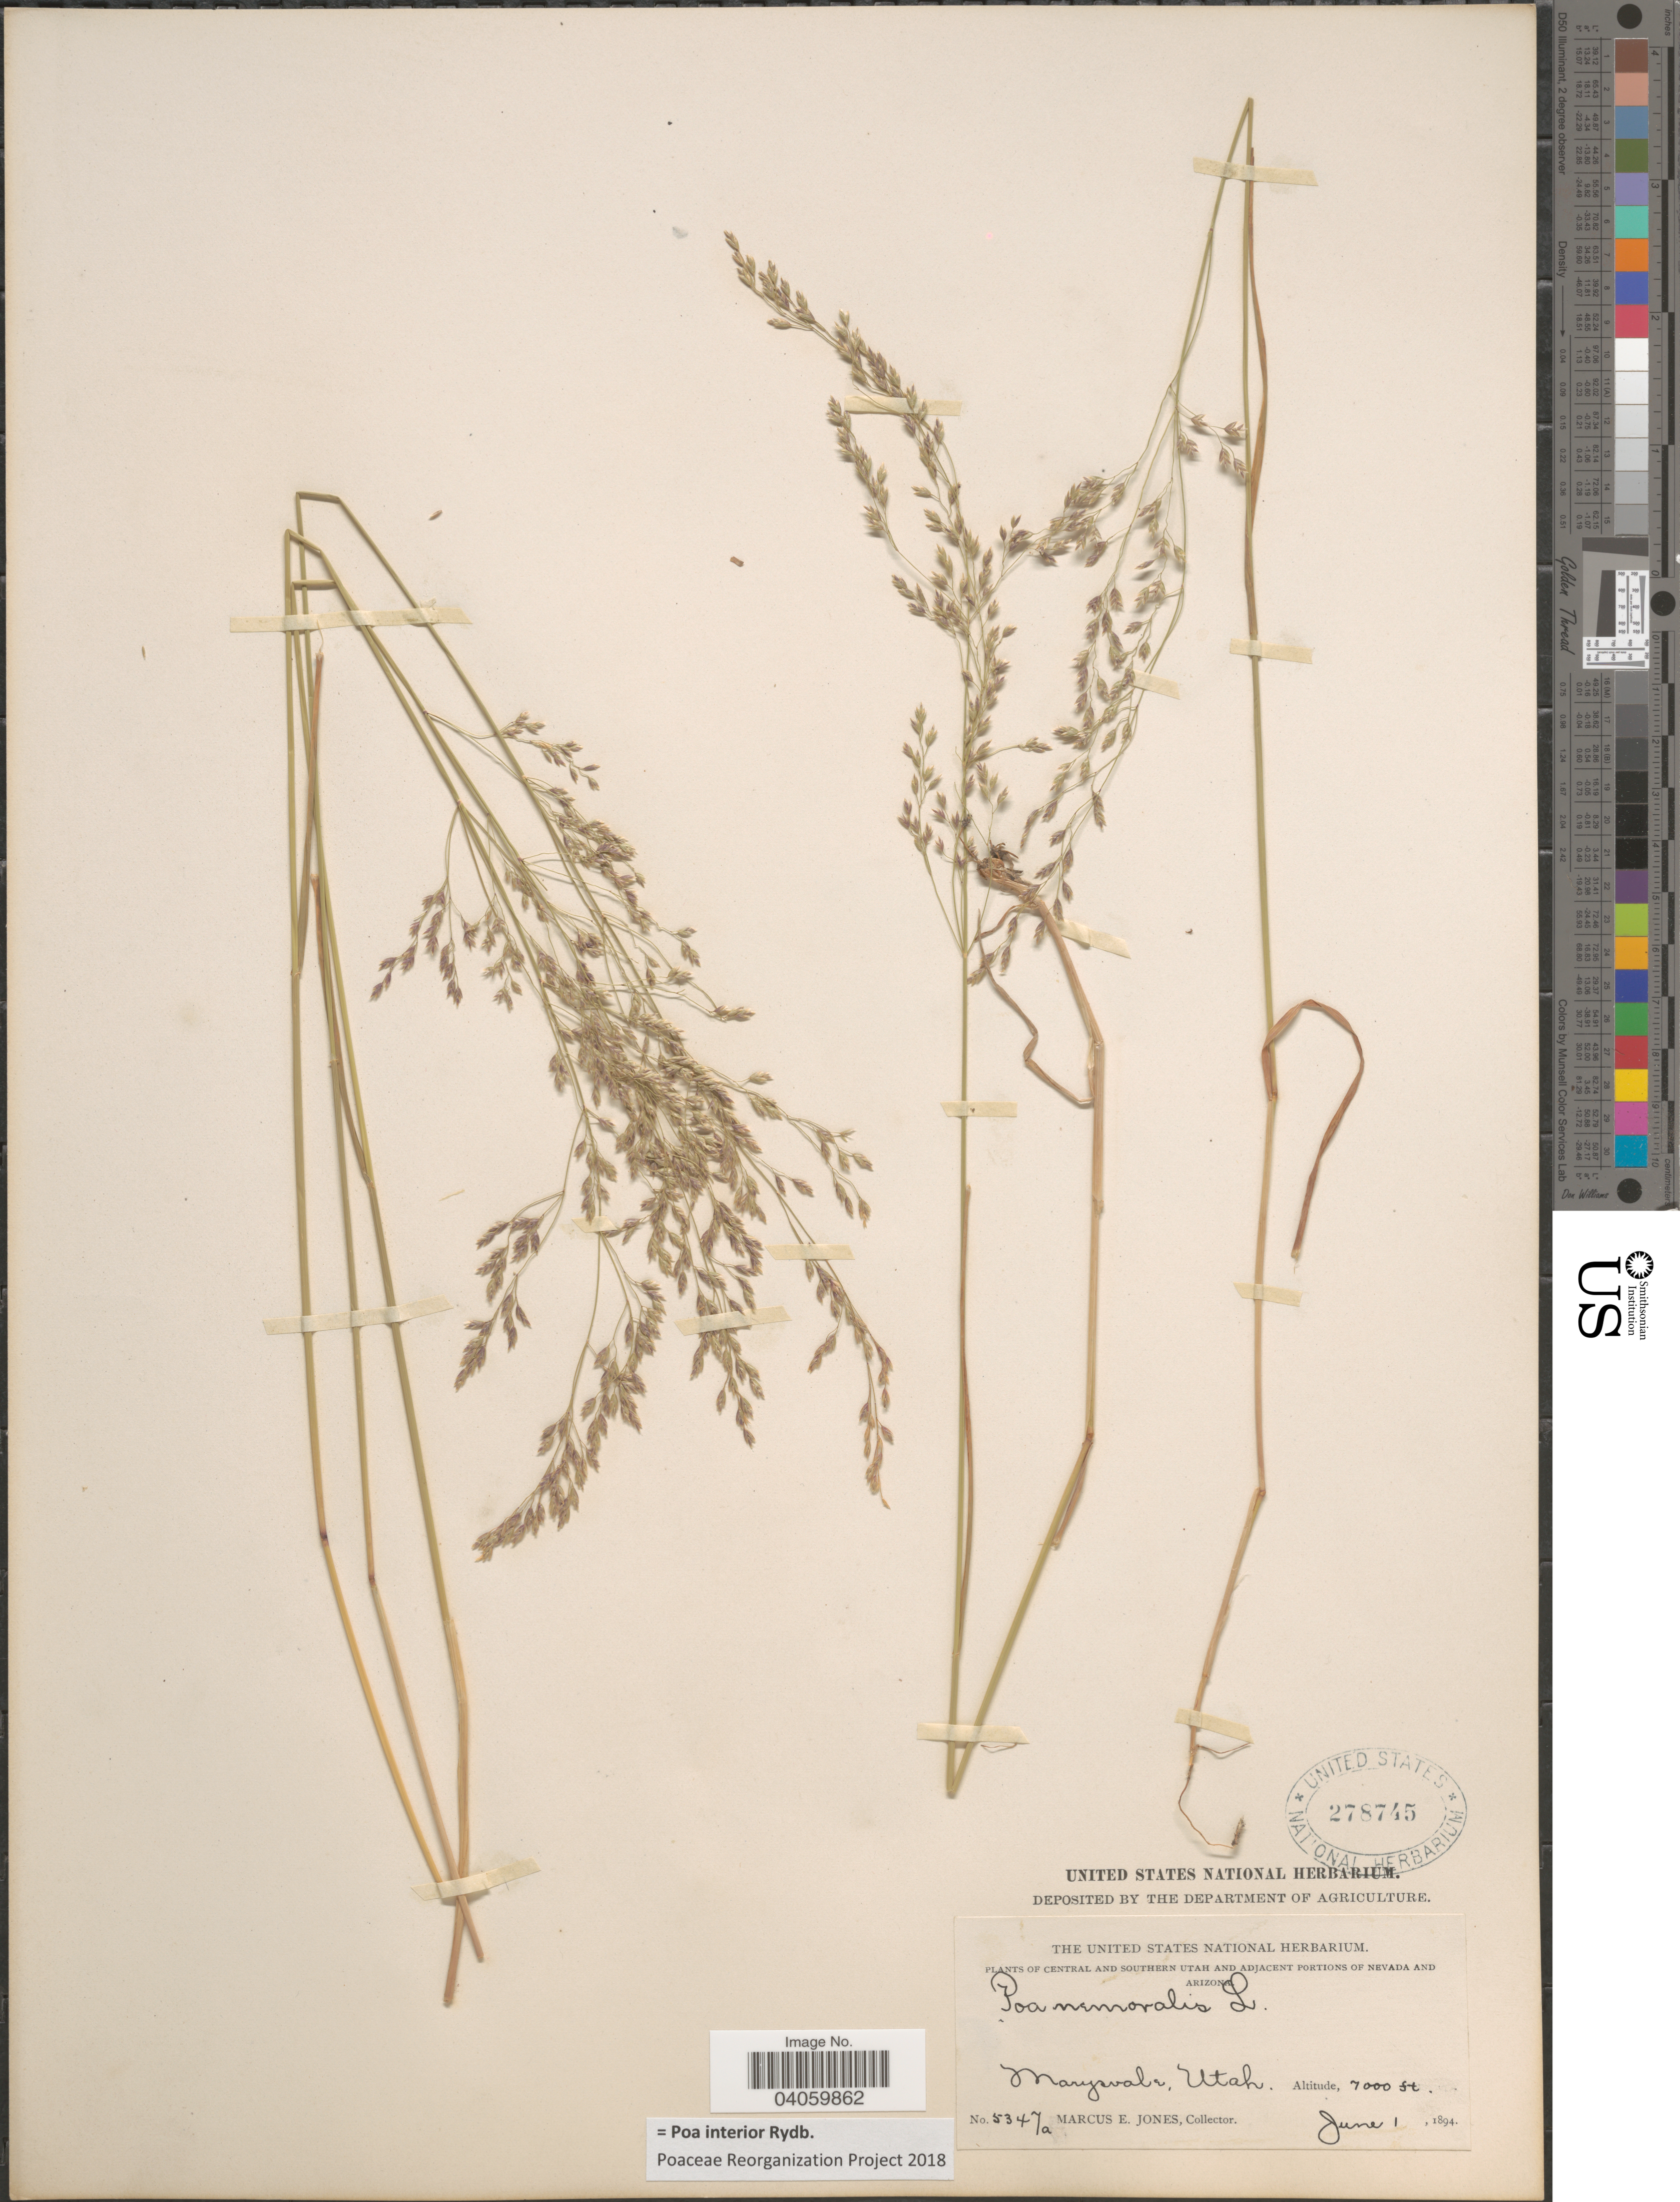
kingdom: Plantae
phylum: Tracheophyta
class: Liliopsida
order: Poales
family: Poaceae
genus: Poa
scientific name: Poa interior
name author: Rydb.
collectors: M. E. Jones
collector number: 5347a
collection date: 1894-06-01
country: United States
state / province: Utah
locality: Central and Southern Utah. Marysvale.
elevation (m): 2134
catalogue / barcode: US 278745